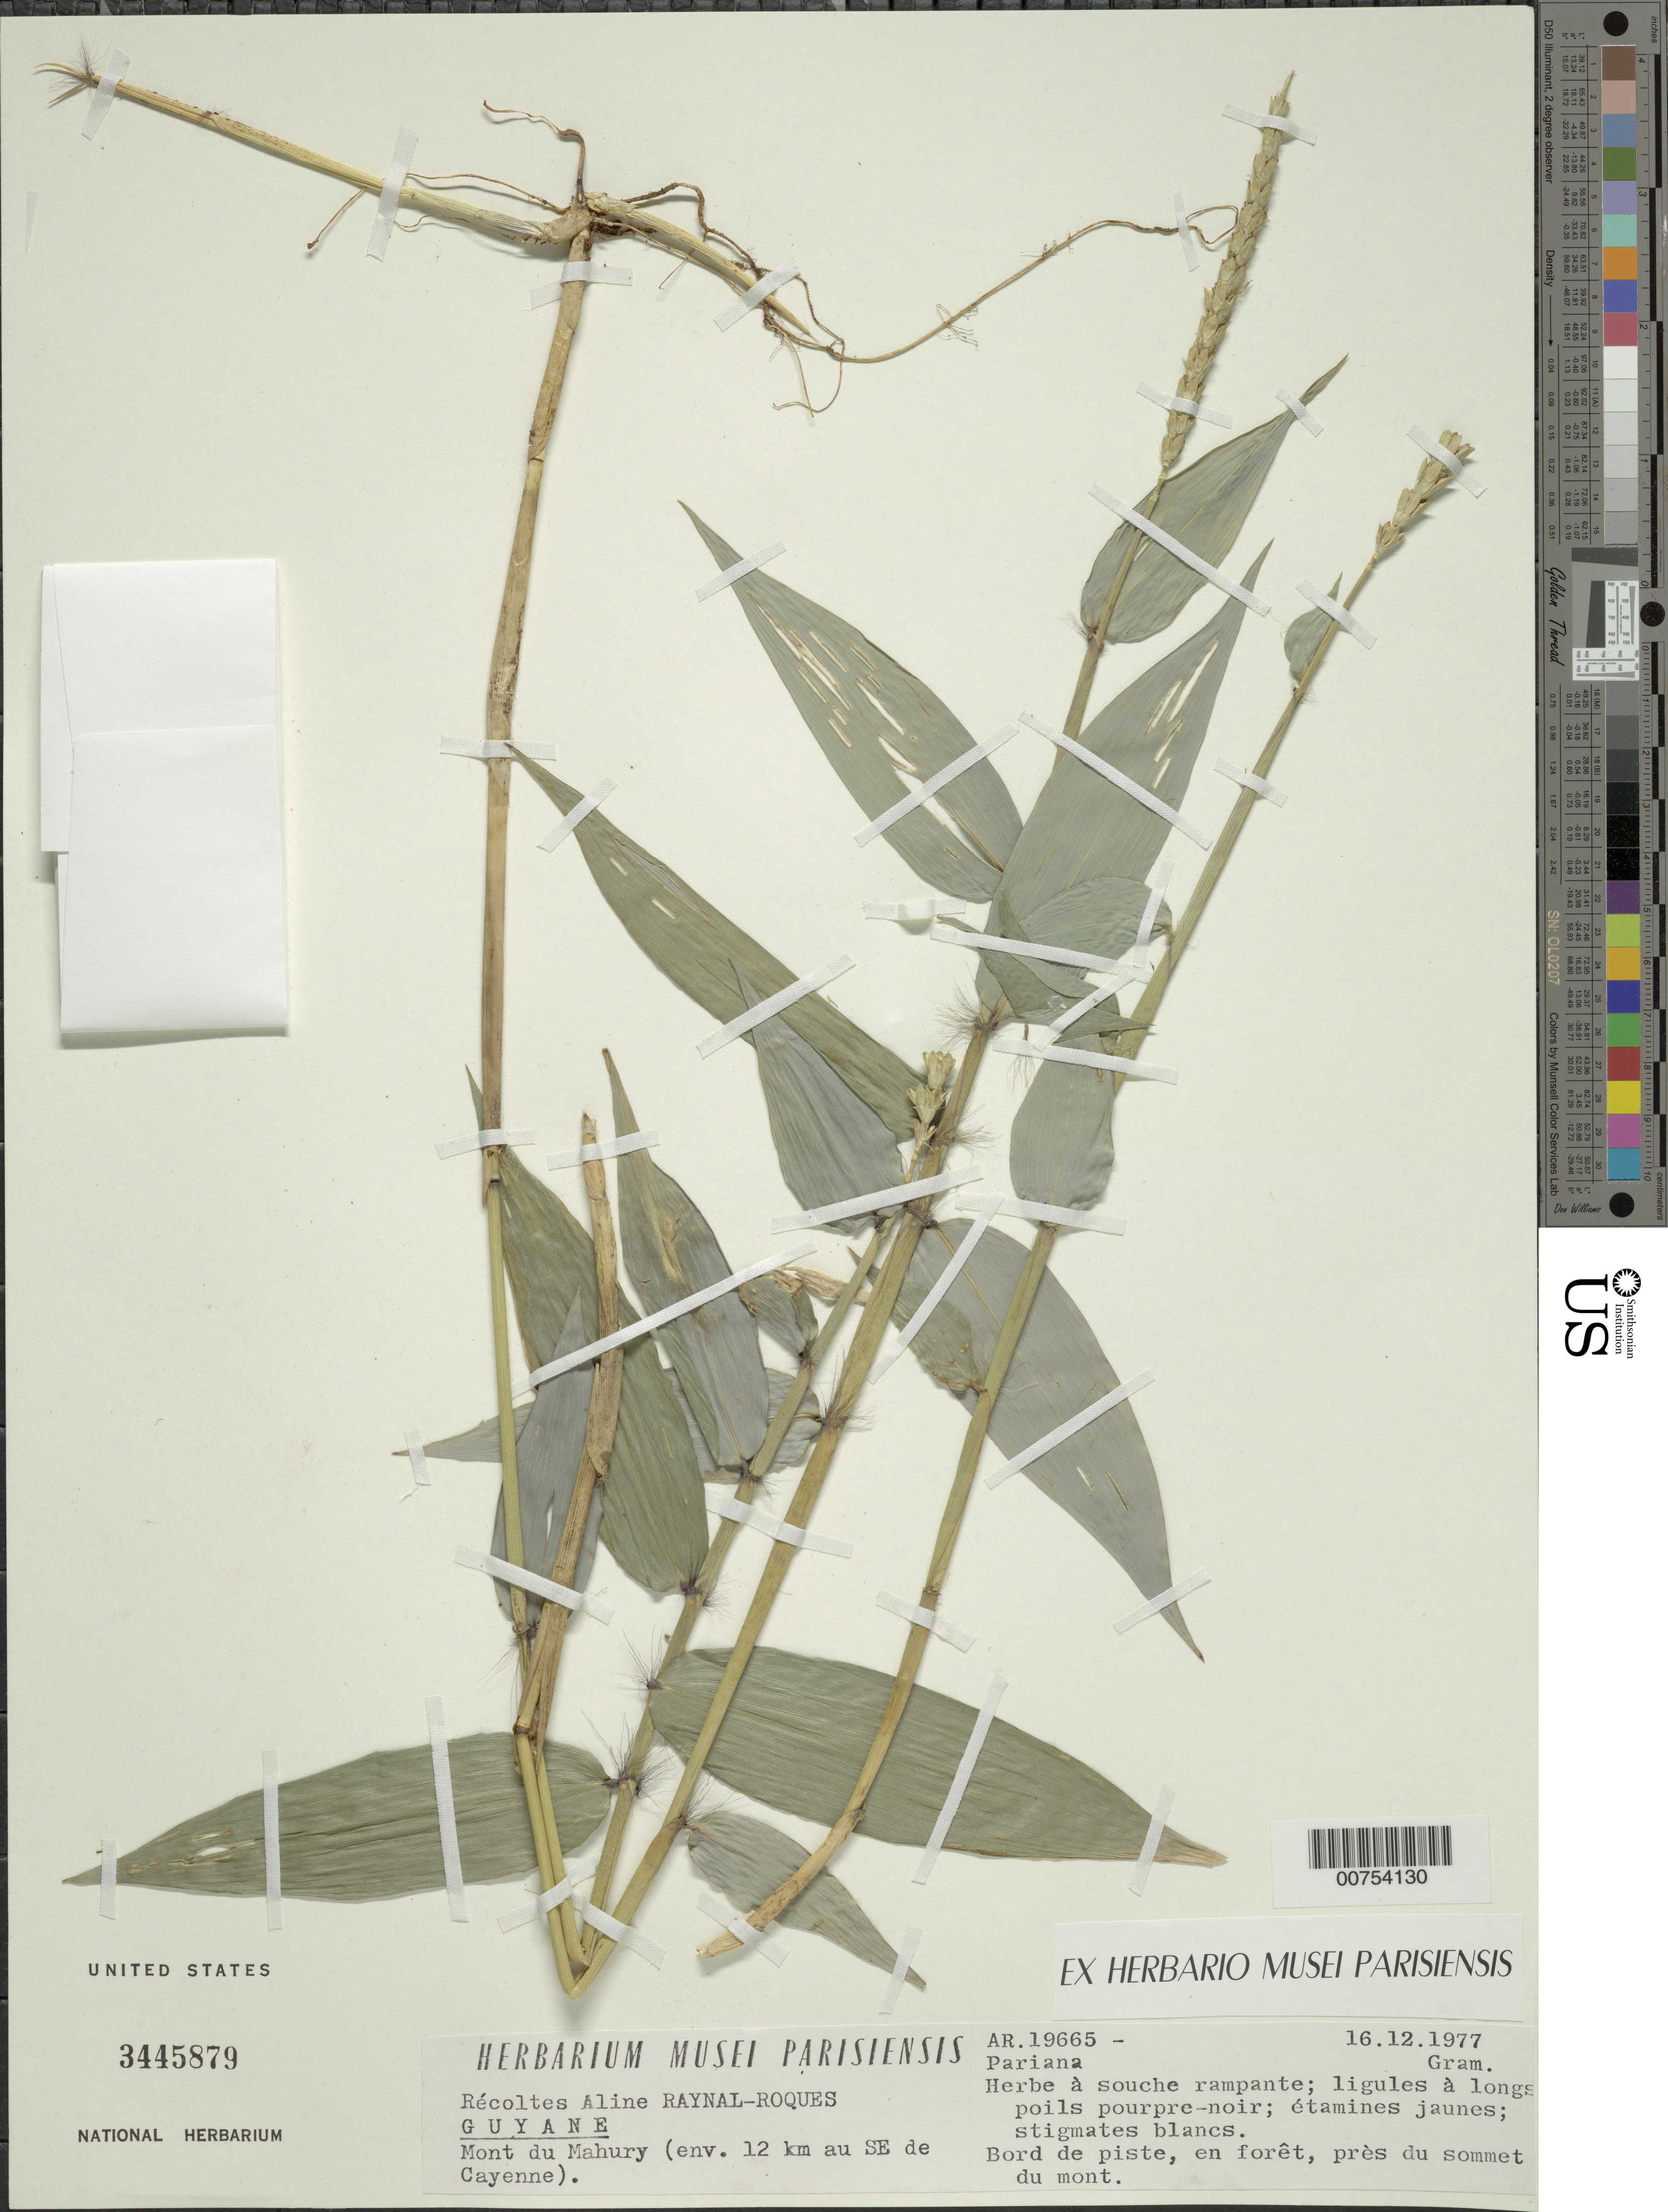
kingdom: Plantae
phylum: Tracheophyta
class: Liliopsida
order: Poales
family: Poaceae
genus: Pariana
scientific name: Pariana sp.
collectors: A. M. Raynal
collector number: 19665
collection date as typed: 16-Dec-77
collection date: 1977-12-16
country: French Guiana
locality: Montagne de Mahury, Ile de Cayenne,12 km SE of Cayenne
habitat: Along trail in forest, near summit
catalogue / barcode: US 3445879